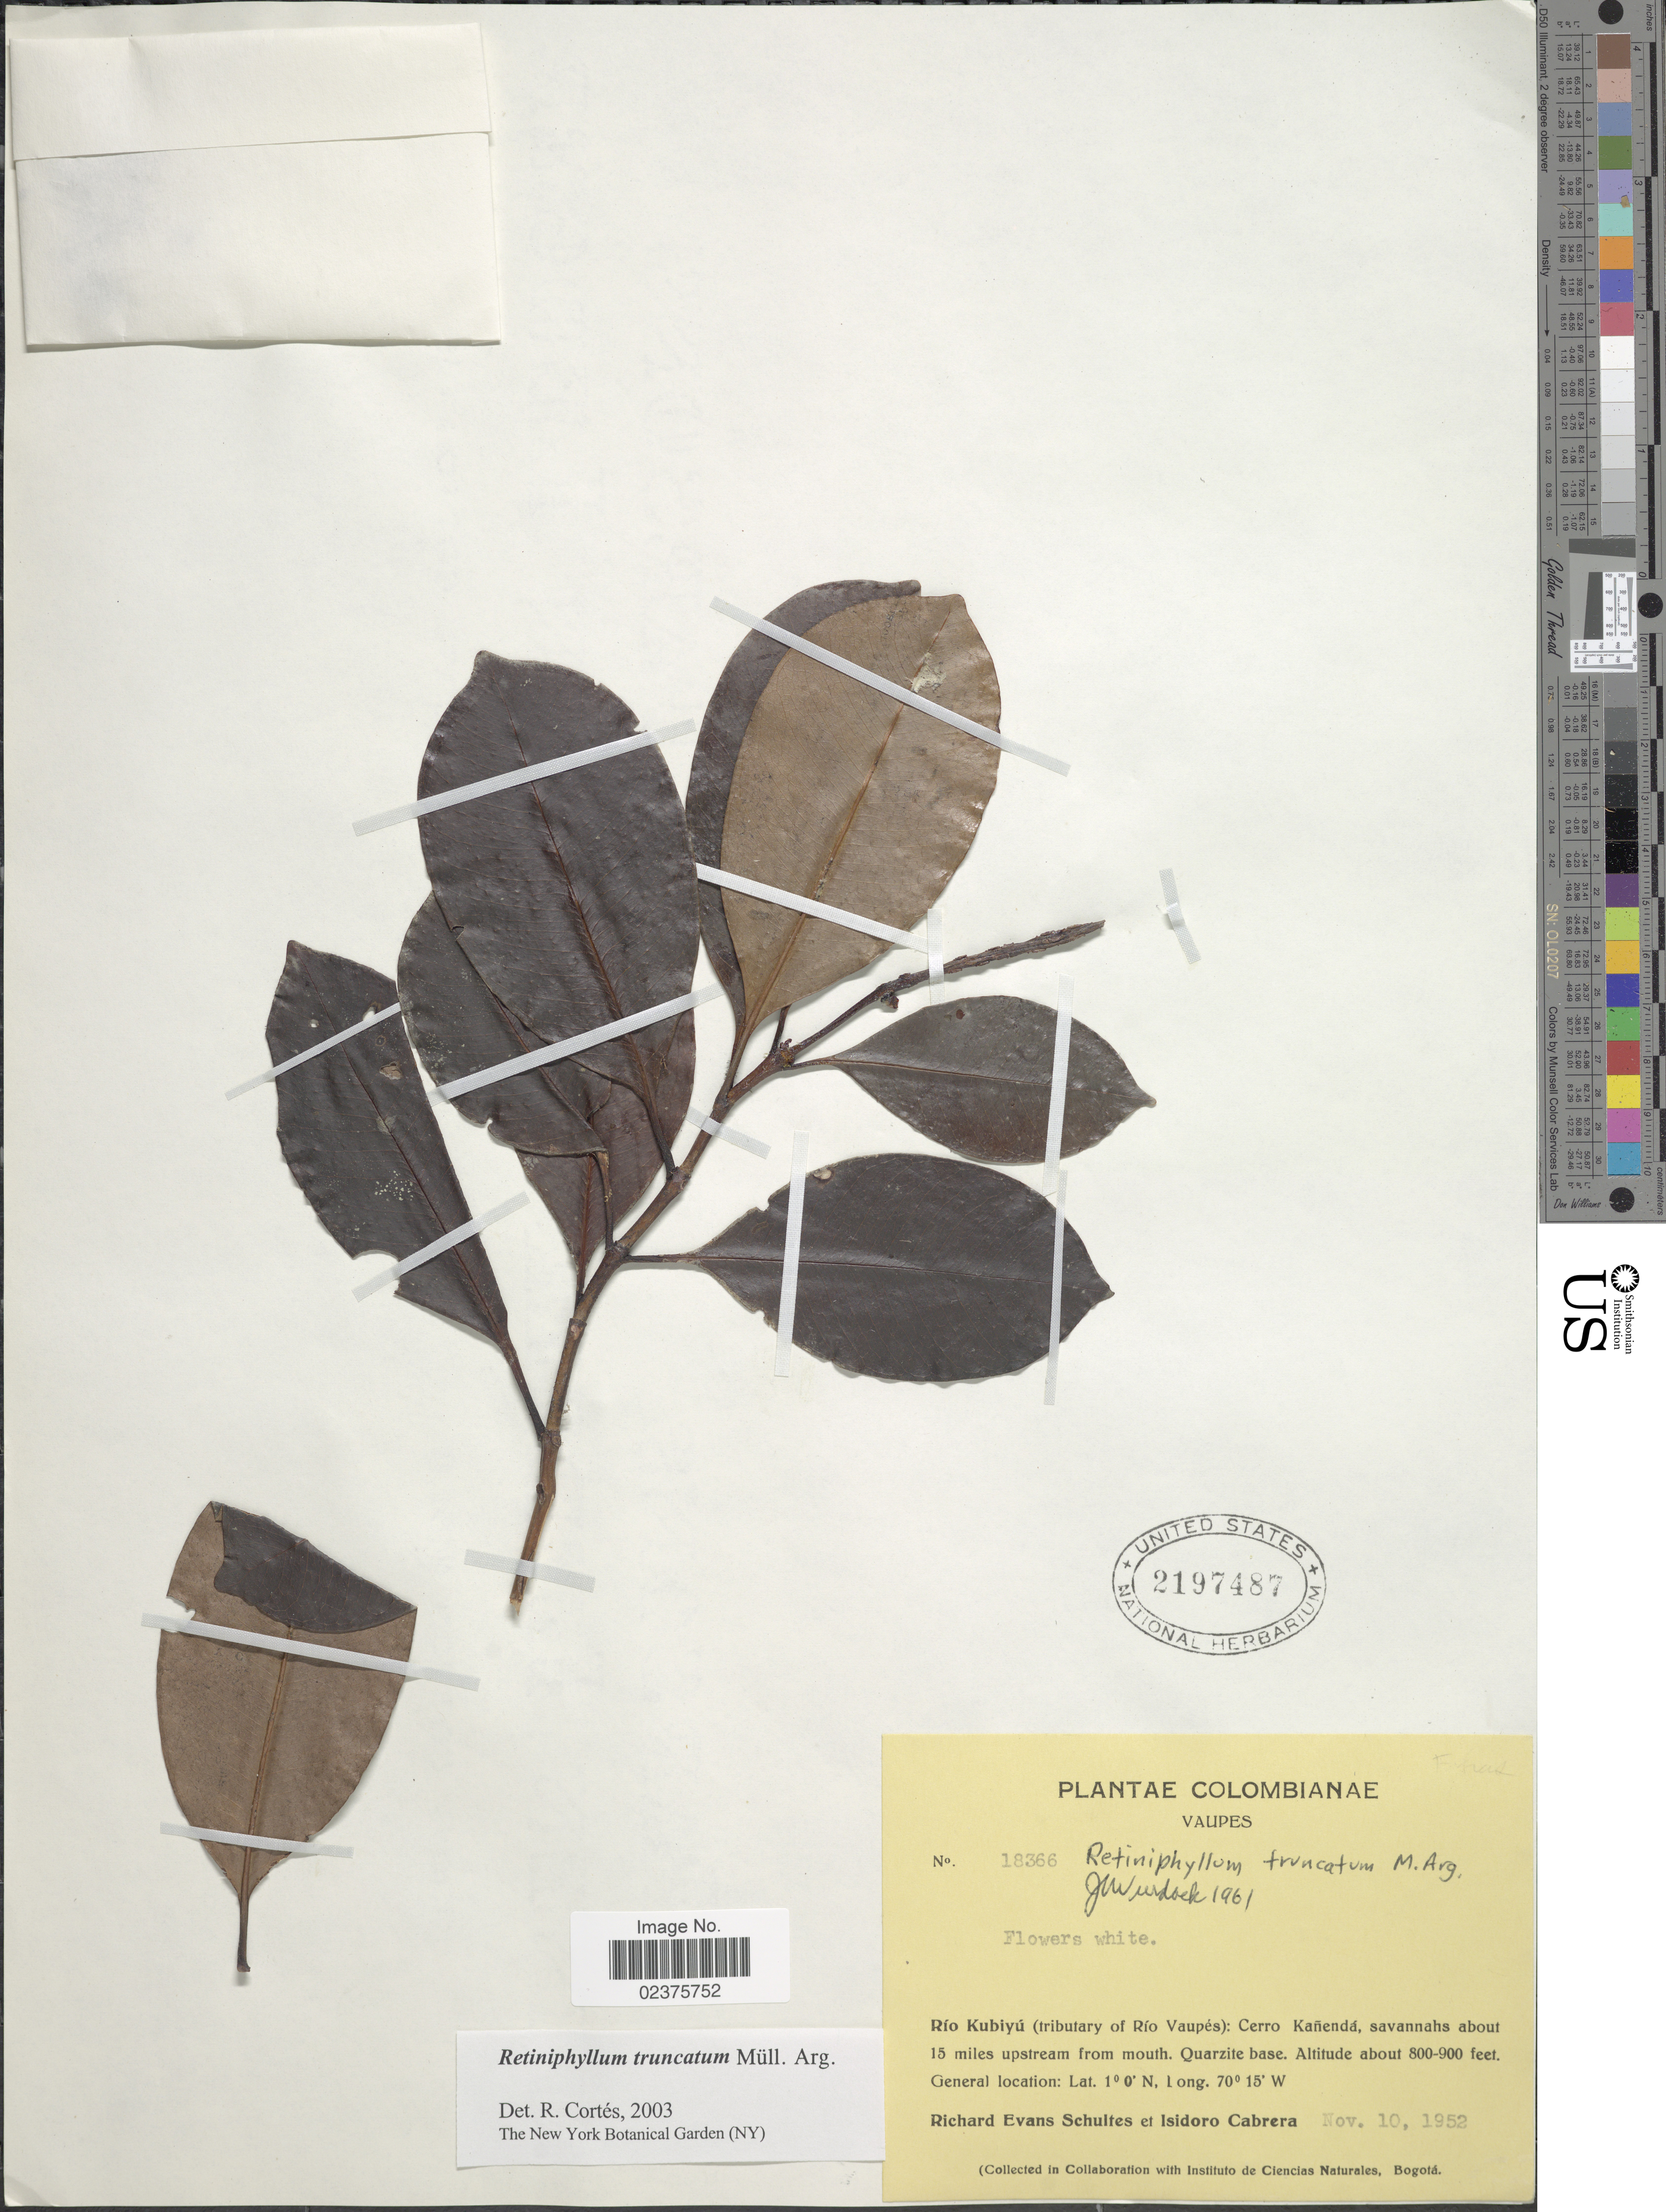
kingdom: Plantae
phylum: Tracheophyta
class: Magnoliopsida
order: Gentianales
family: Rubiaceae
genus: Retiniphyllum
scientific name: Retiniphyllum truncatum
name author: Müll. Arg.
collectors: R. E. Schultes & I. Cabrera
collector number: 18366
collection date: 1952-11-10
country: Colombia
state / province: Vaupés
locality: Rio Kubiyo (tributary of Rio Vaupes): Cerro Kanenda, savannahs about 15 miles upstream from mouth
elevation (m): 244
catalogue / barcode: US 2197487